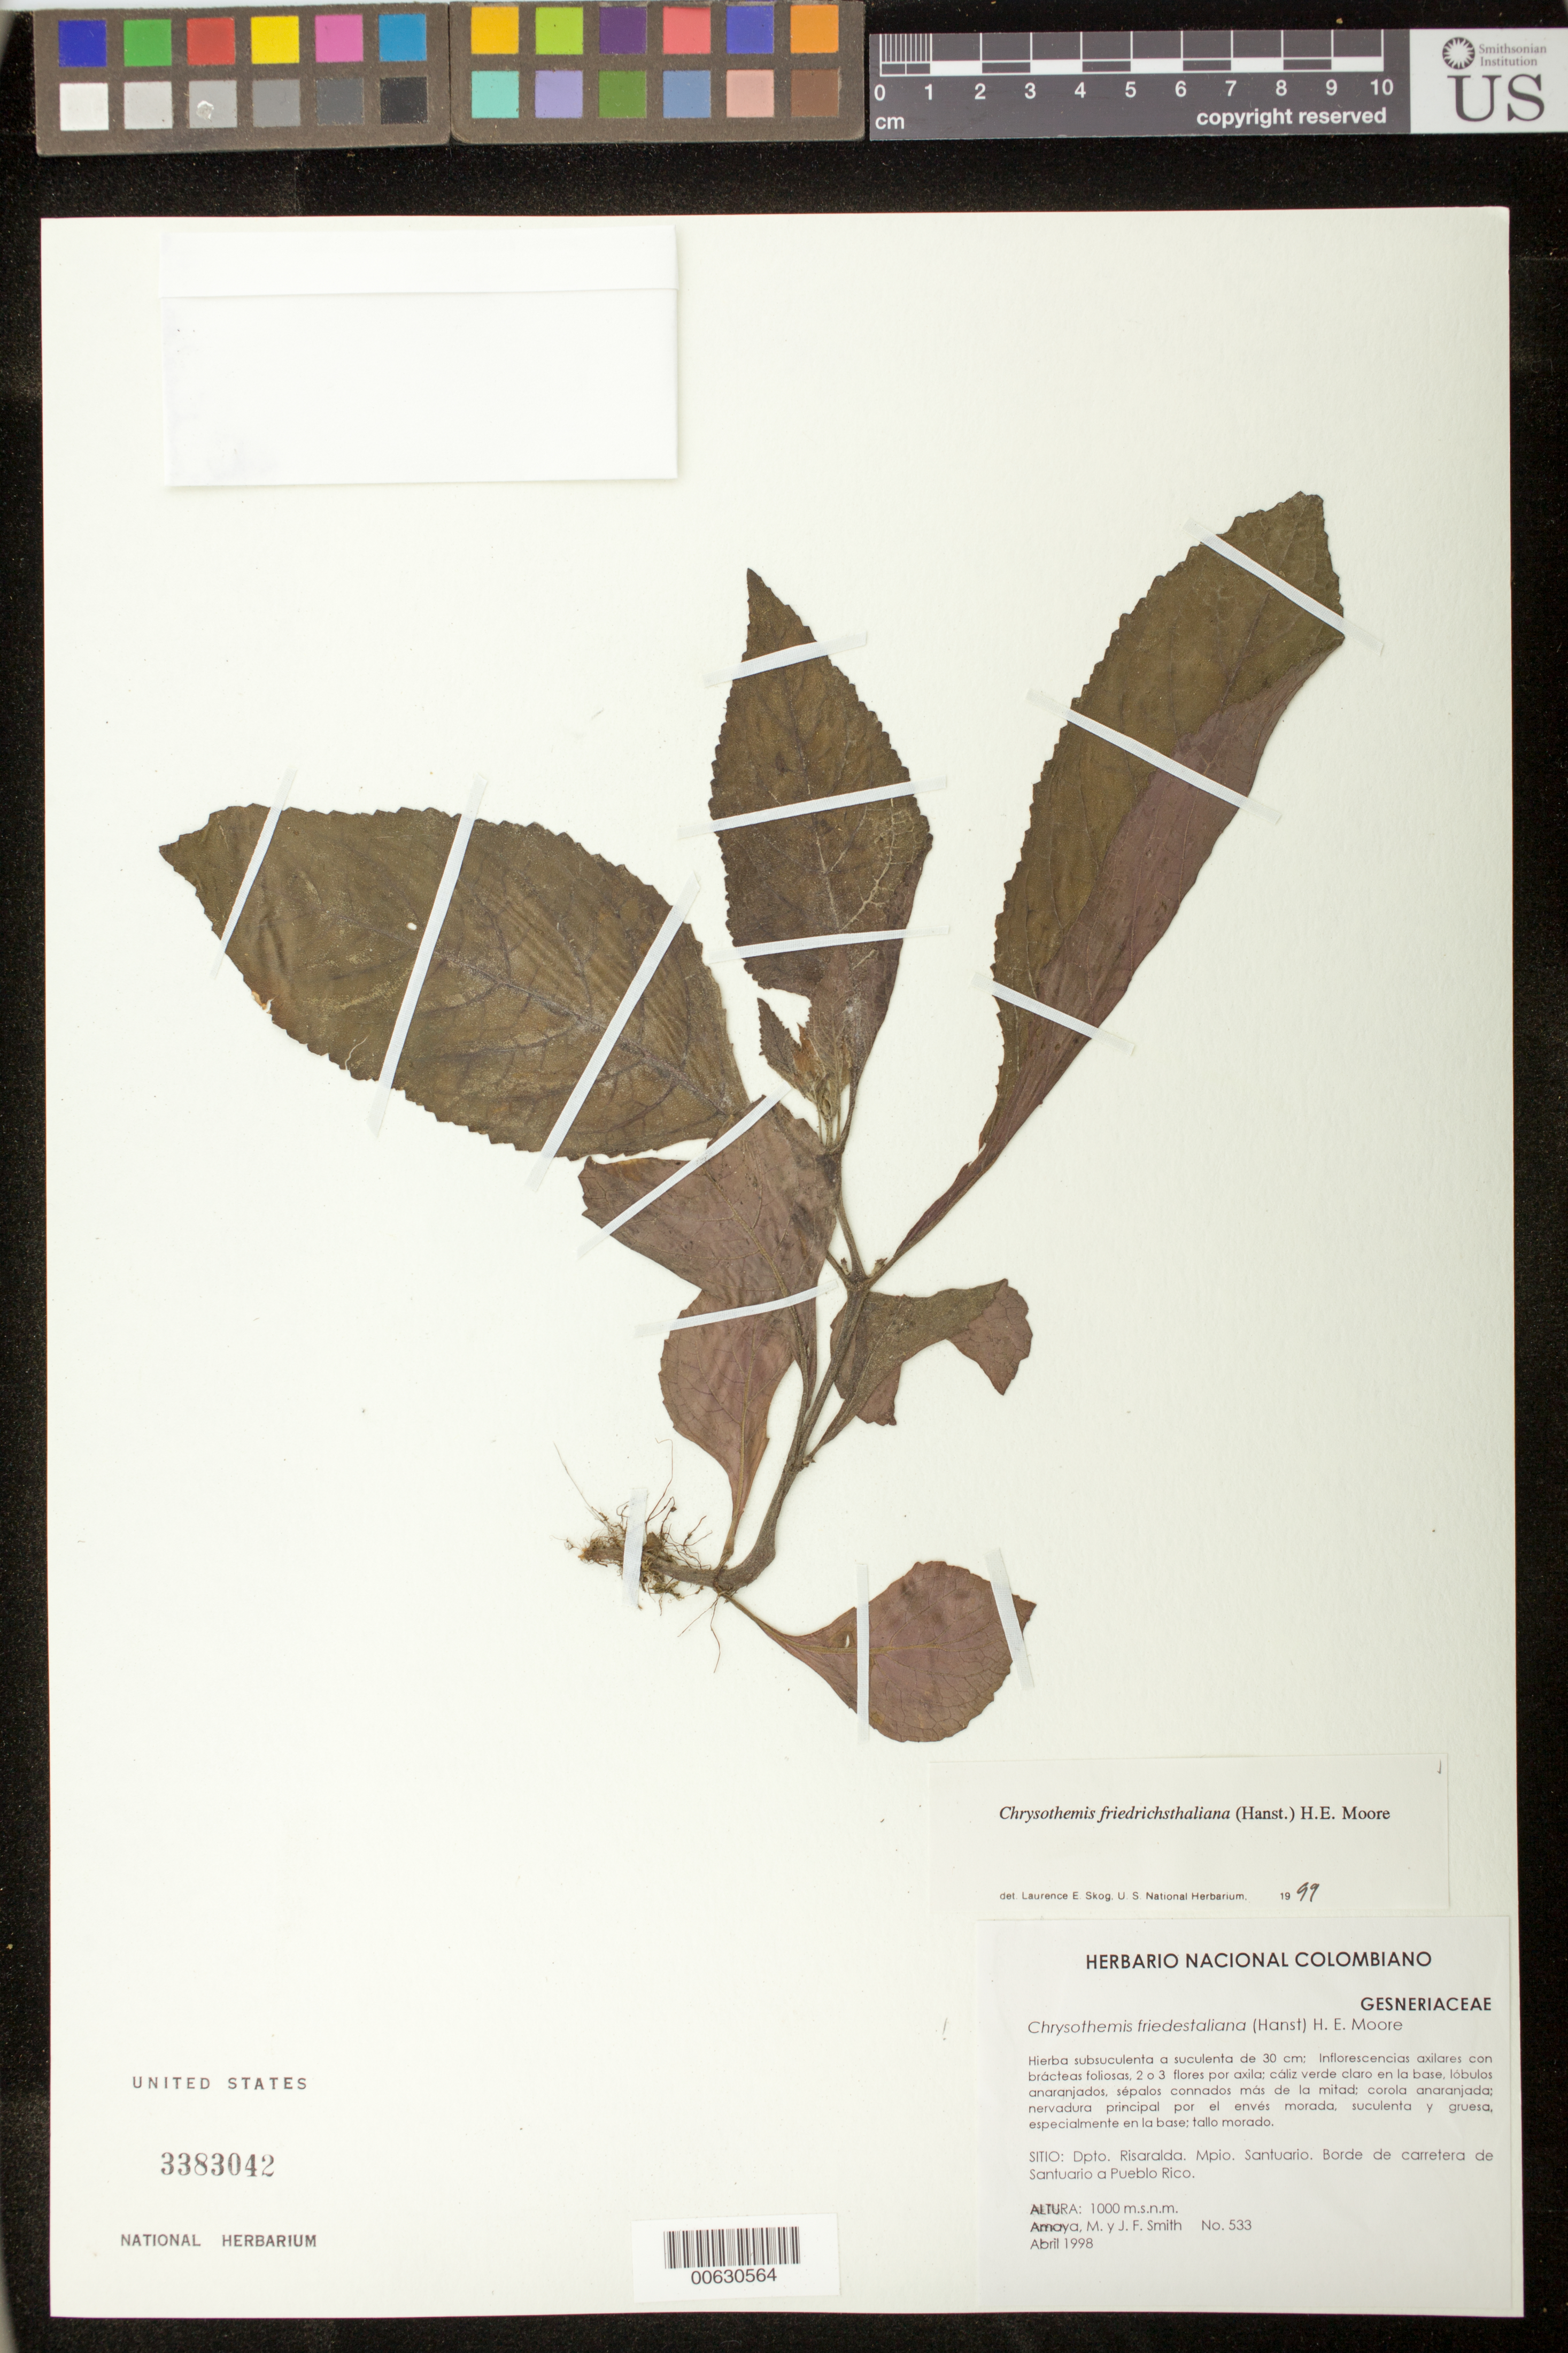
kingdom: Plantae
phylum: Tracheophyta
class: Magnoliopsida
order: Lamiales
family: Gesneriaceae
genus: Chrysothemis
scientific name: Chrysothemis friedrichsthaliana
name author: (Hanst.) H.E. Moore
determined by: Skog, Laurence E.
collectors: M. Amaya & J. F. Smith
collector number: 533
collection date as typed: Apr 1998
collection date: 1998-04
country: Colombia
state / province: Risaralda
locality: Mpio. Santuario. Borde de carretera de Santuario a Pueblo Rico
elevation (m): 1000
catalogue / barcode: US 3383042